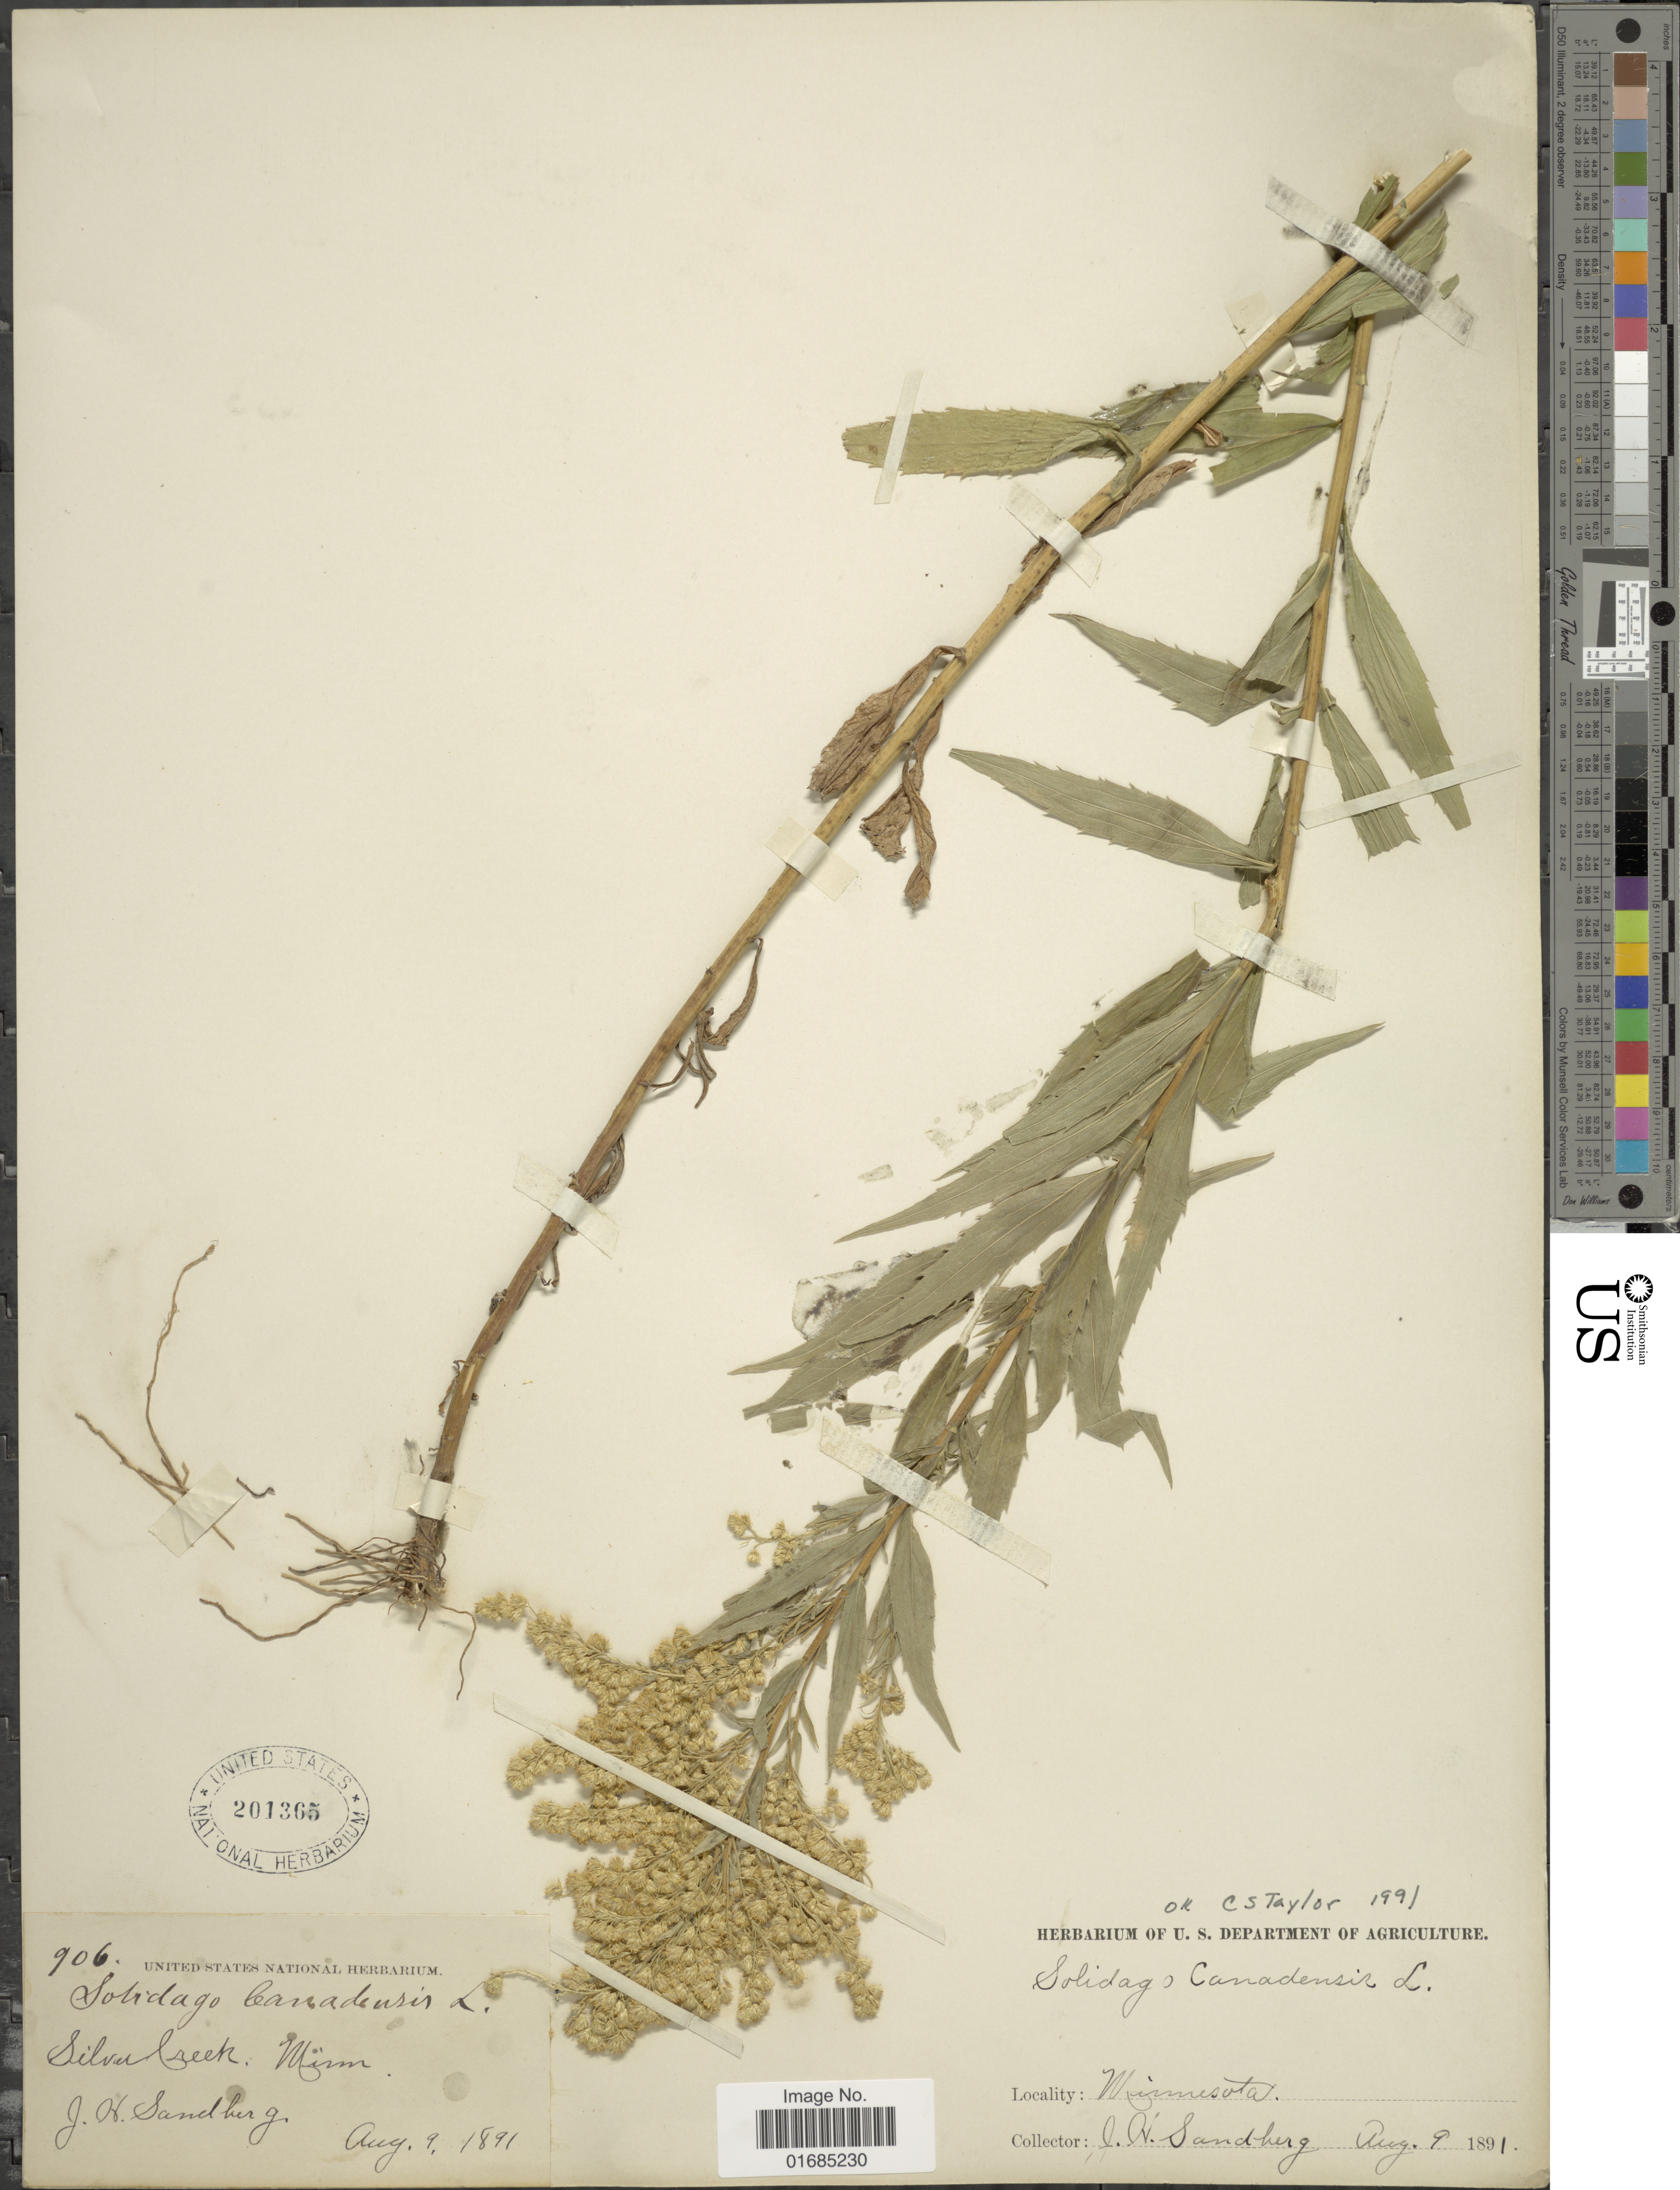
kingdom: Plantae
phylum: Tracheophyta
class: Magnoliopsida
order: Asterales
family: Asteraceae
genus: Solidago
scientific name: Solidago canadensis var. canadensis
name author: L.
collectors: J. H. Sandberg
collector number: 906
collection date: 1891-08-09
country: United States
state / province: Minnesota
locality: Minnesota. Silva Creek.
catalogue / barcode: US 201365